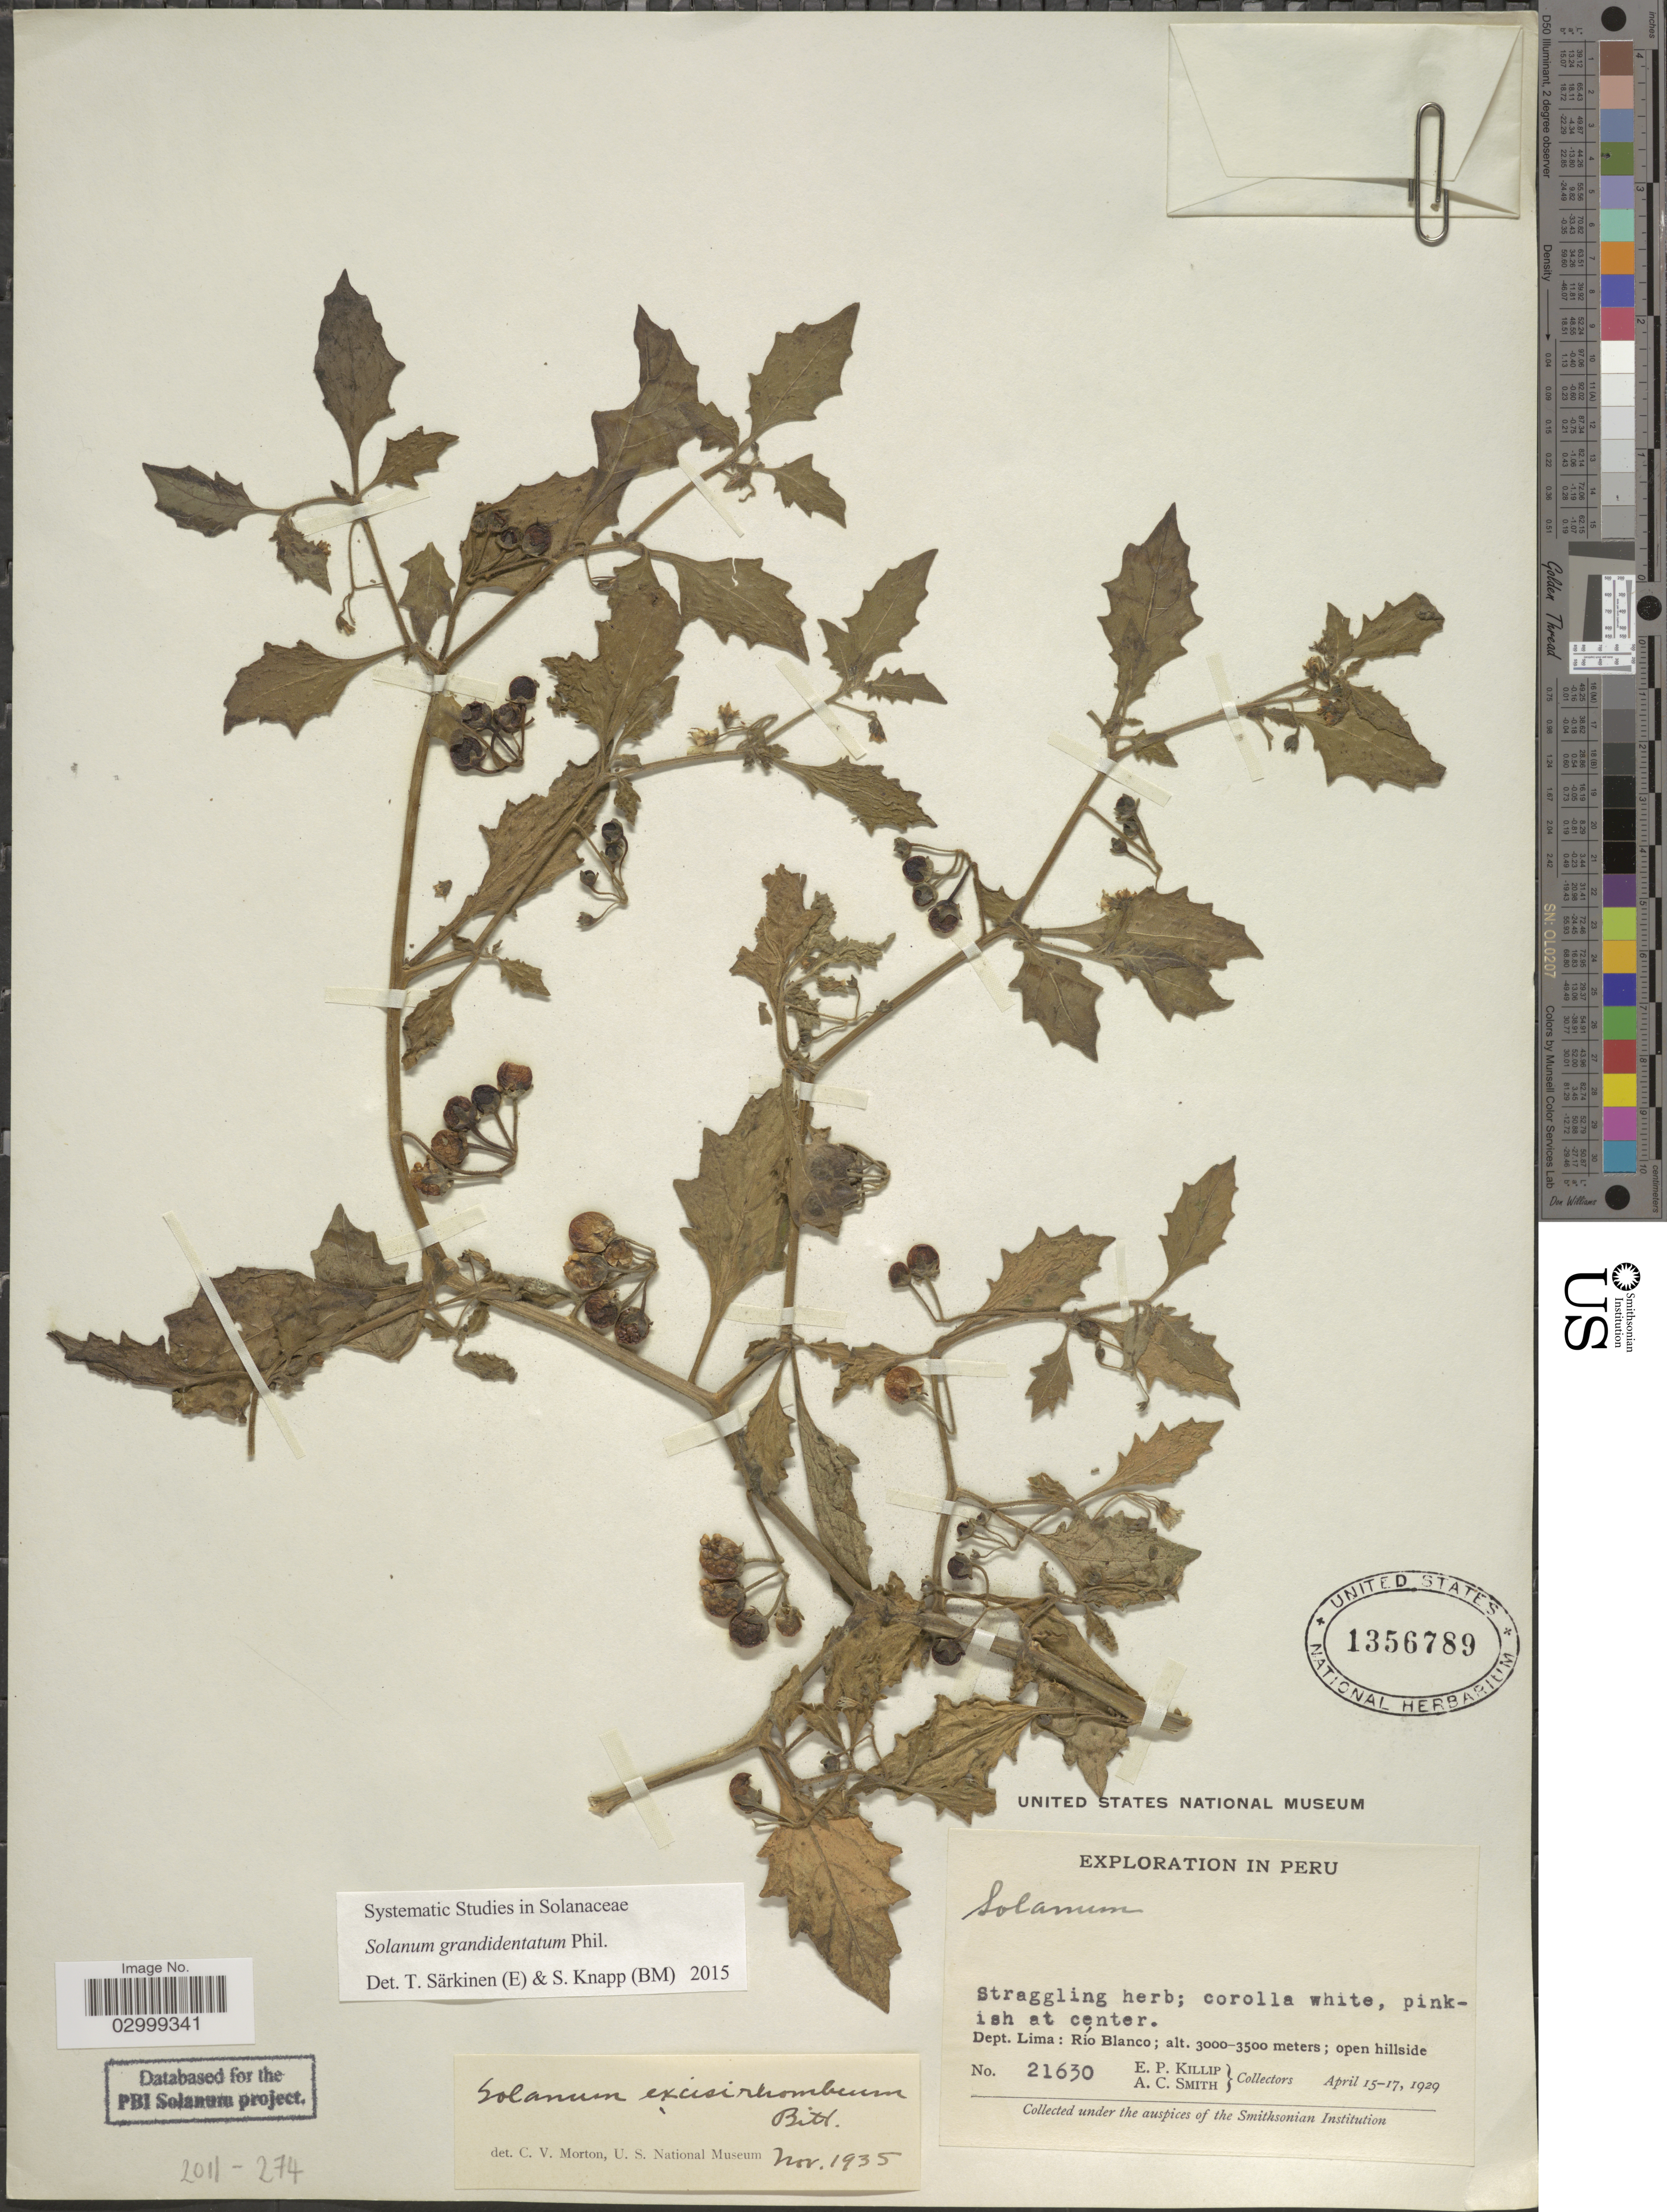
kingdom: Plantae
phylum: Tracheophyta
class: Magnoliopsida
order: Solanales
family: Solanaceae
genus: Solanum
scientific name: Solanum grandidentatum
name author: Phil.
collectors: E. P. Killip & A. C. Smith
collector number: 21630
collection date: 1929-04-15/1929-04-17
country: Peru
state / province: Lima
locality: Dept. Lima: Río Blanco.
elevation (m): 3000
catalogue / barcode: US 1356789